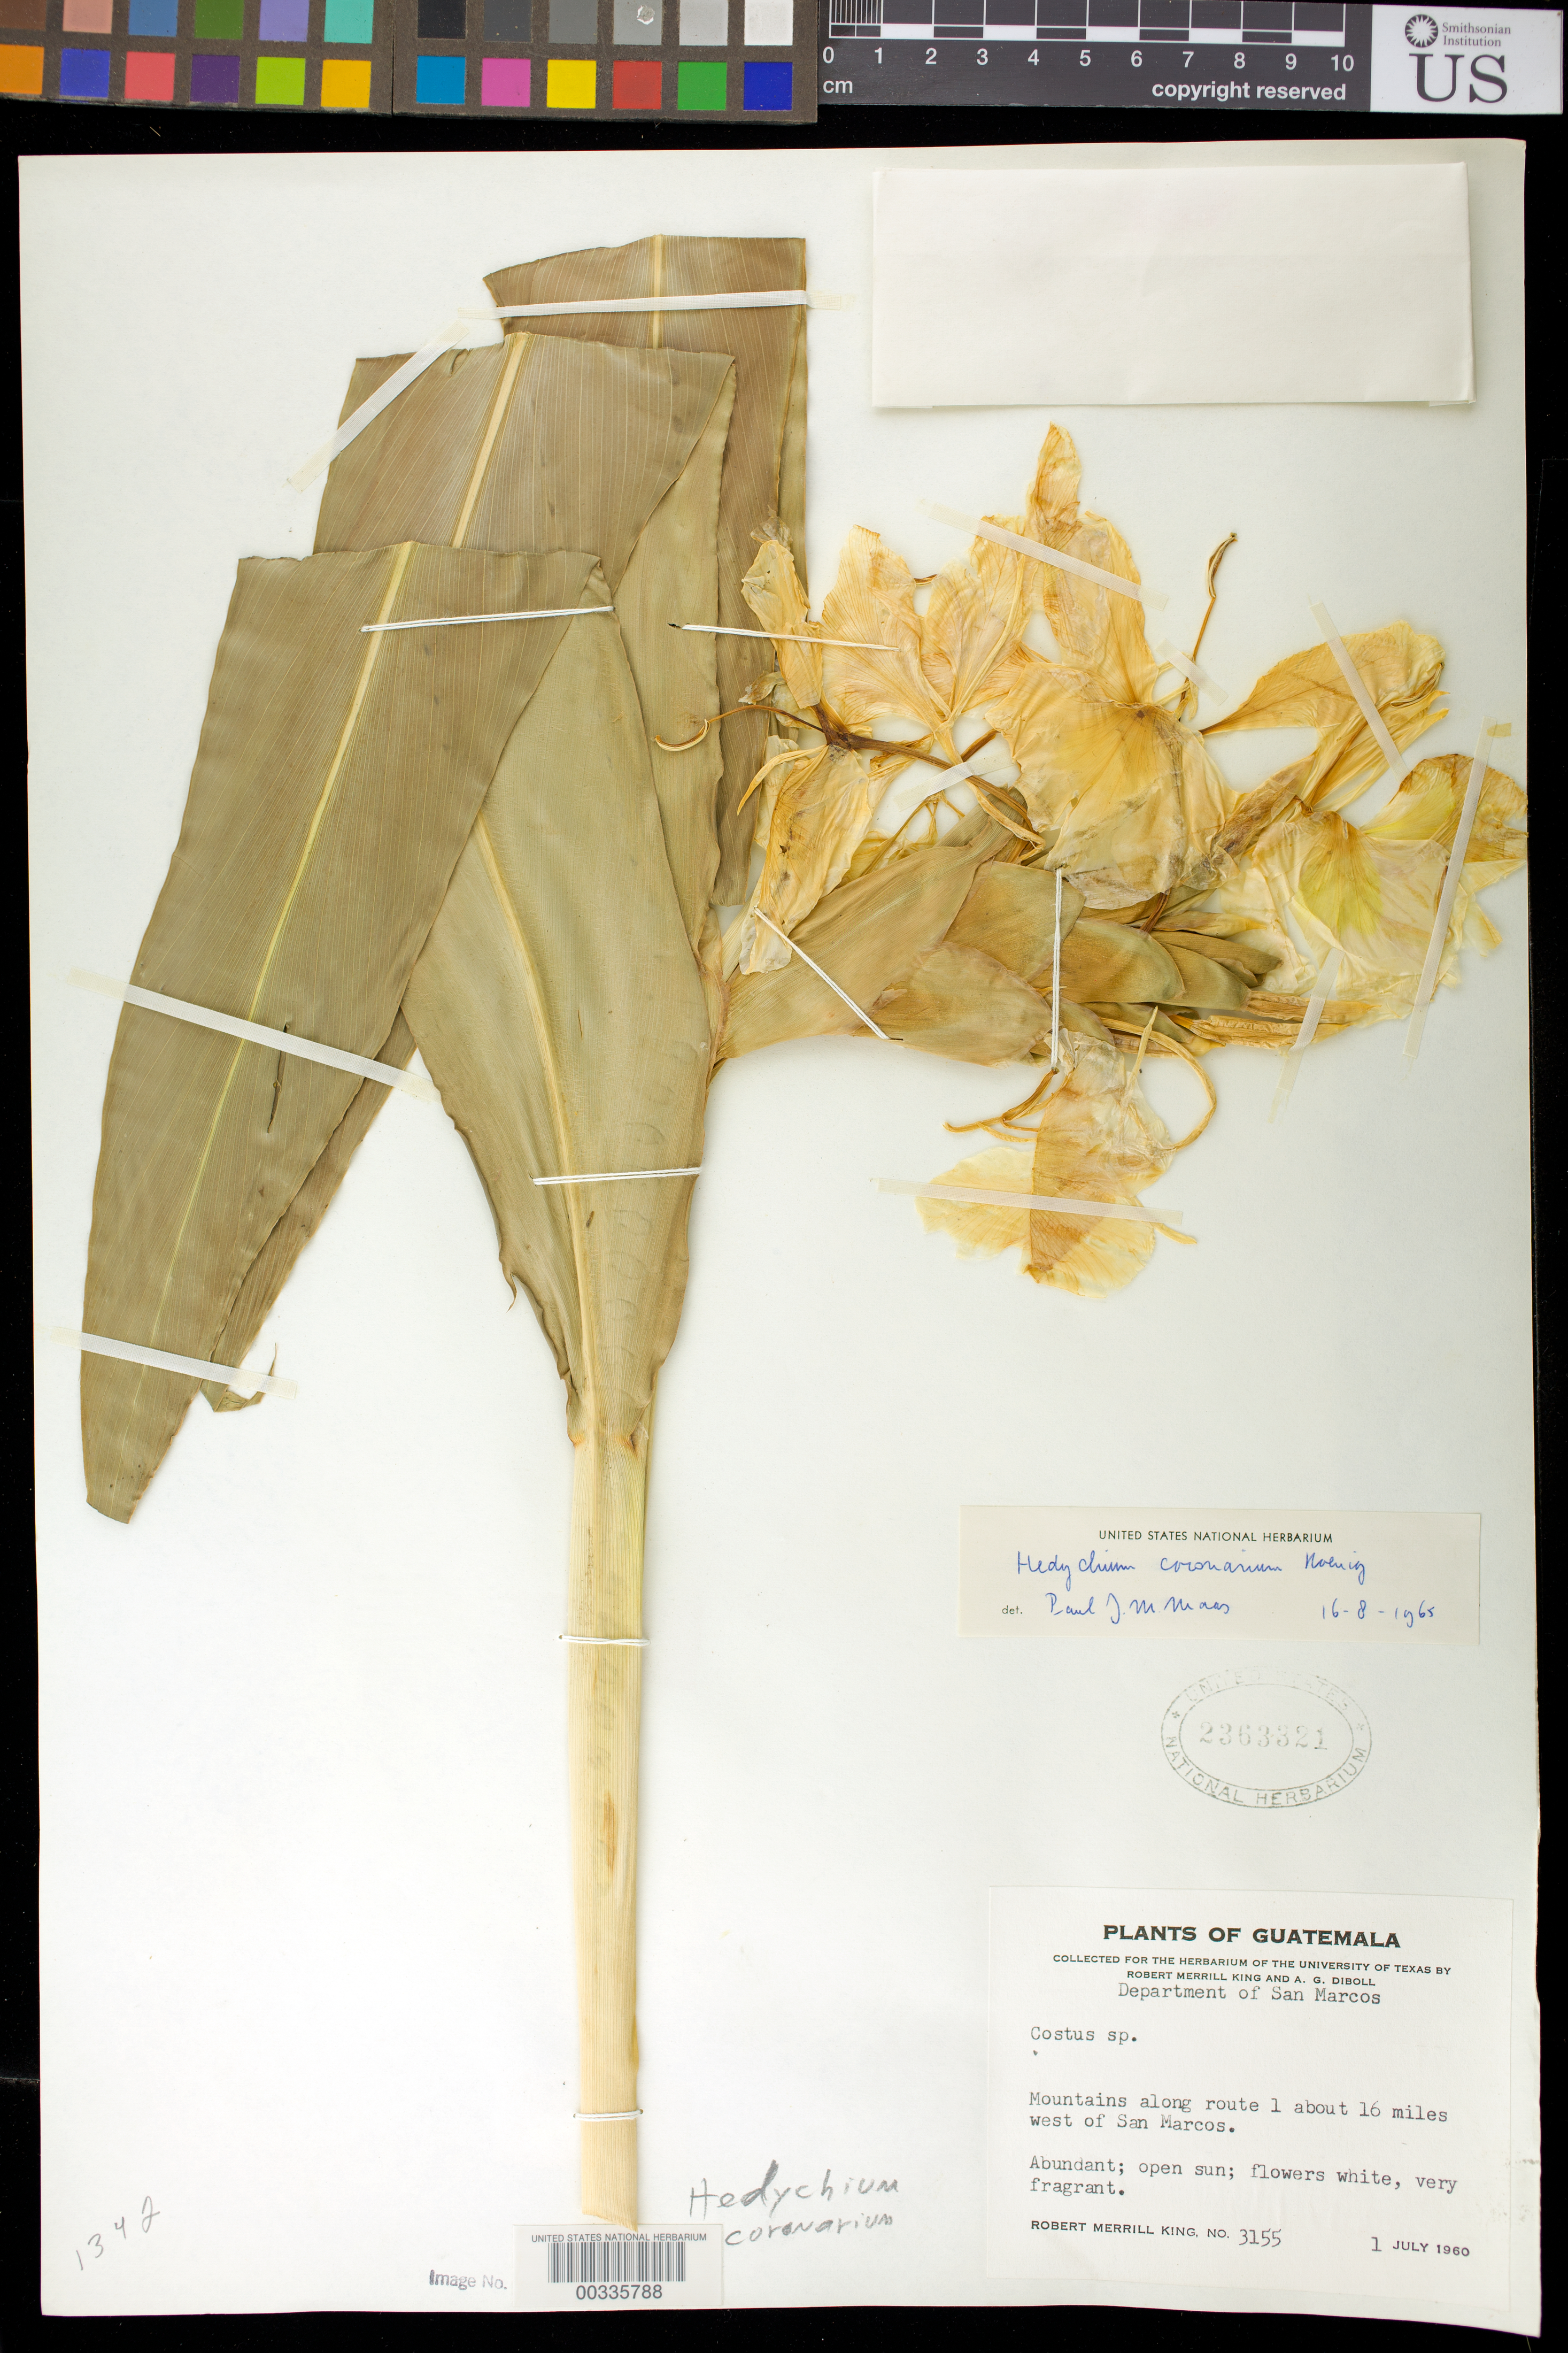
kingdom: Plantae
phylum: Tracheophyta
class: Liliopsida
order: Zingiberales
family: Zingiberaceae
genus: Hedychium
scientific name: Hedychium coronarium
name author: J. Koenig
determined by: Maas, Paul J. M.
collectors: R. M. King & A. Diboll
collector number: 3155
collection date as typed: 01 Jul 1960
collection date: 1960-07-01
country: Guatemala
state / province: San Marcos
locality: Mountains along route 1 about 16 mi W of San Marcos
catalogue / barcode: US 2363321